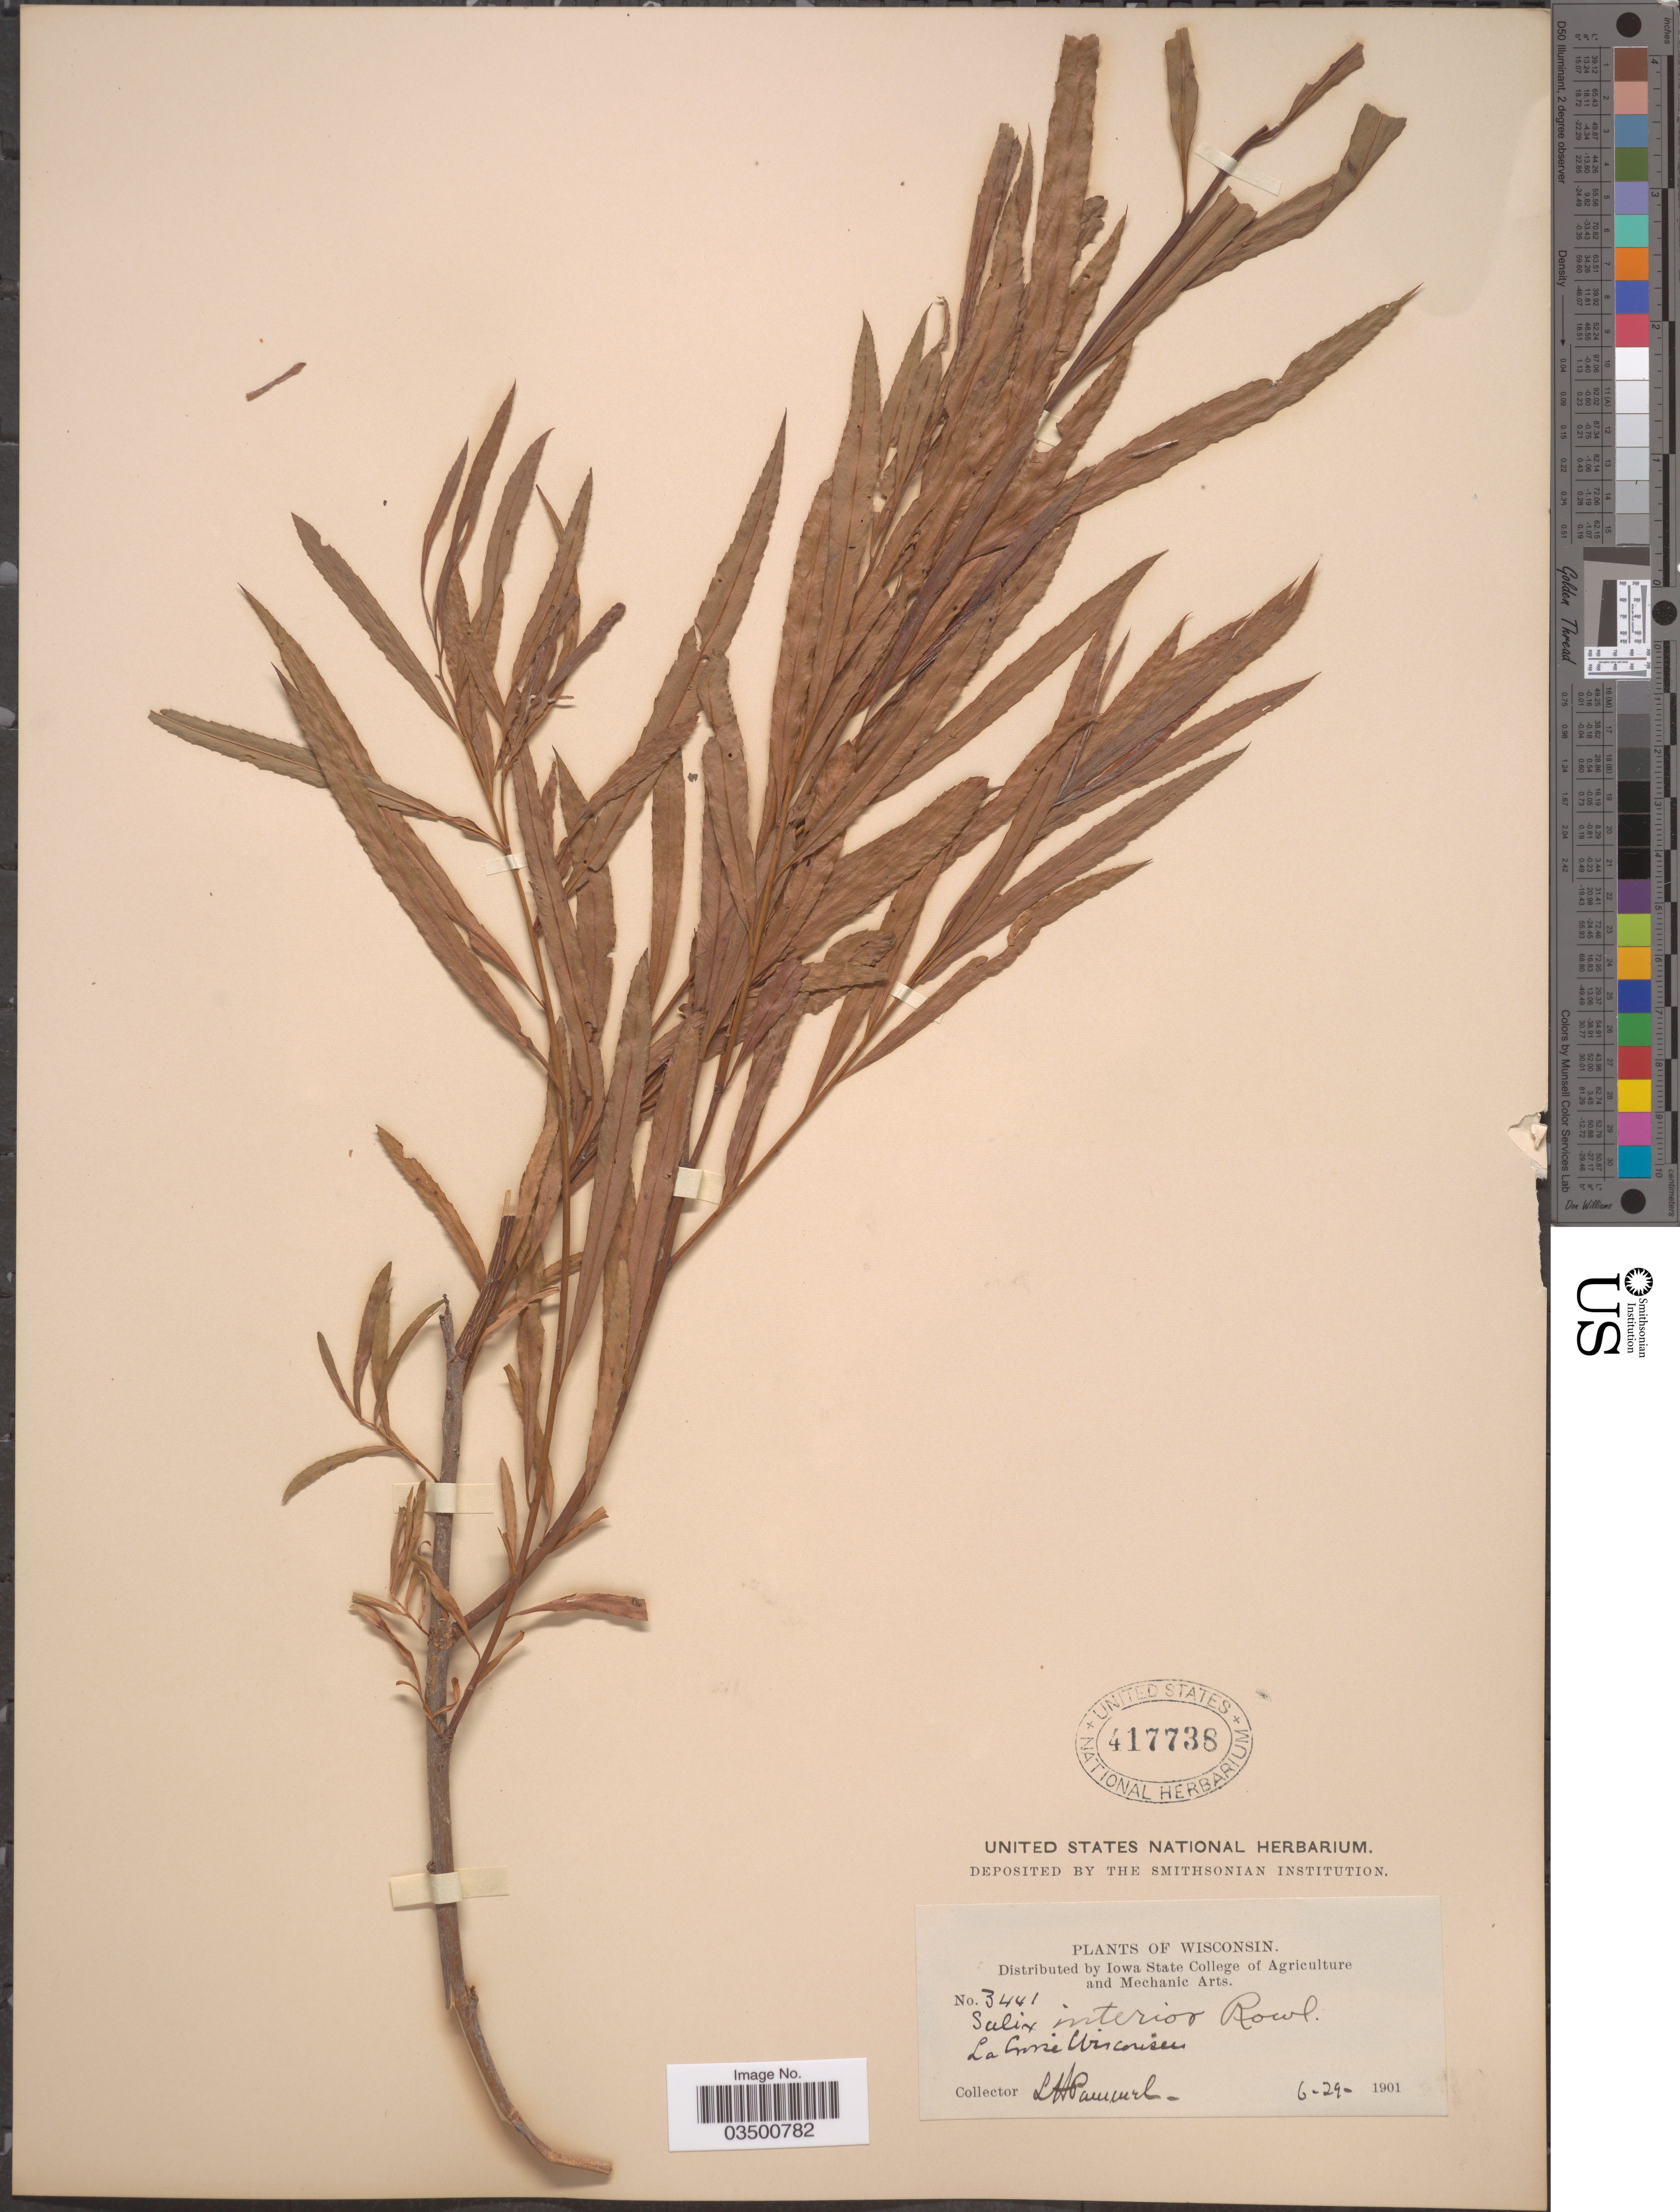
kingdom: Plantae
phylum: Tracheophyta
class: Magnoliopsida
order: Malpighiales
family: Salicaceae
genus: Salix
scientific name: Salix interior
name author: Rowlee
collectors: L. Pammel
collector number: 3441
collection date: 1901-06-29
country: United States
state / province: Wisconsin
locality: La Crosse.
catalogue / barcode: US 417738